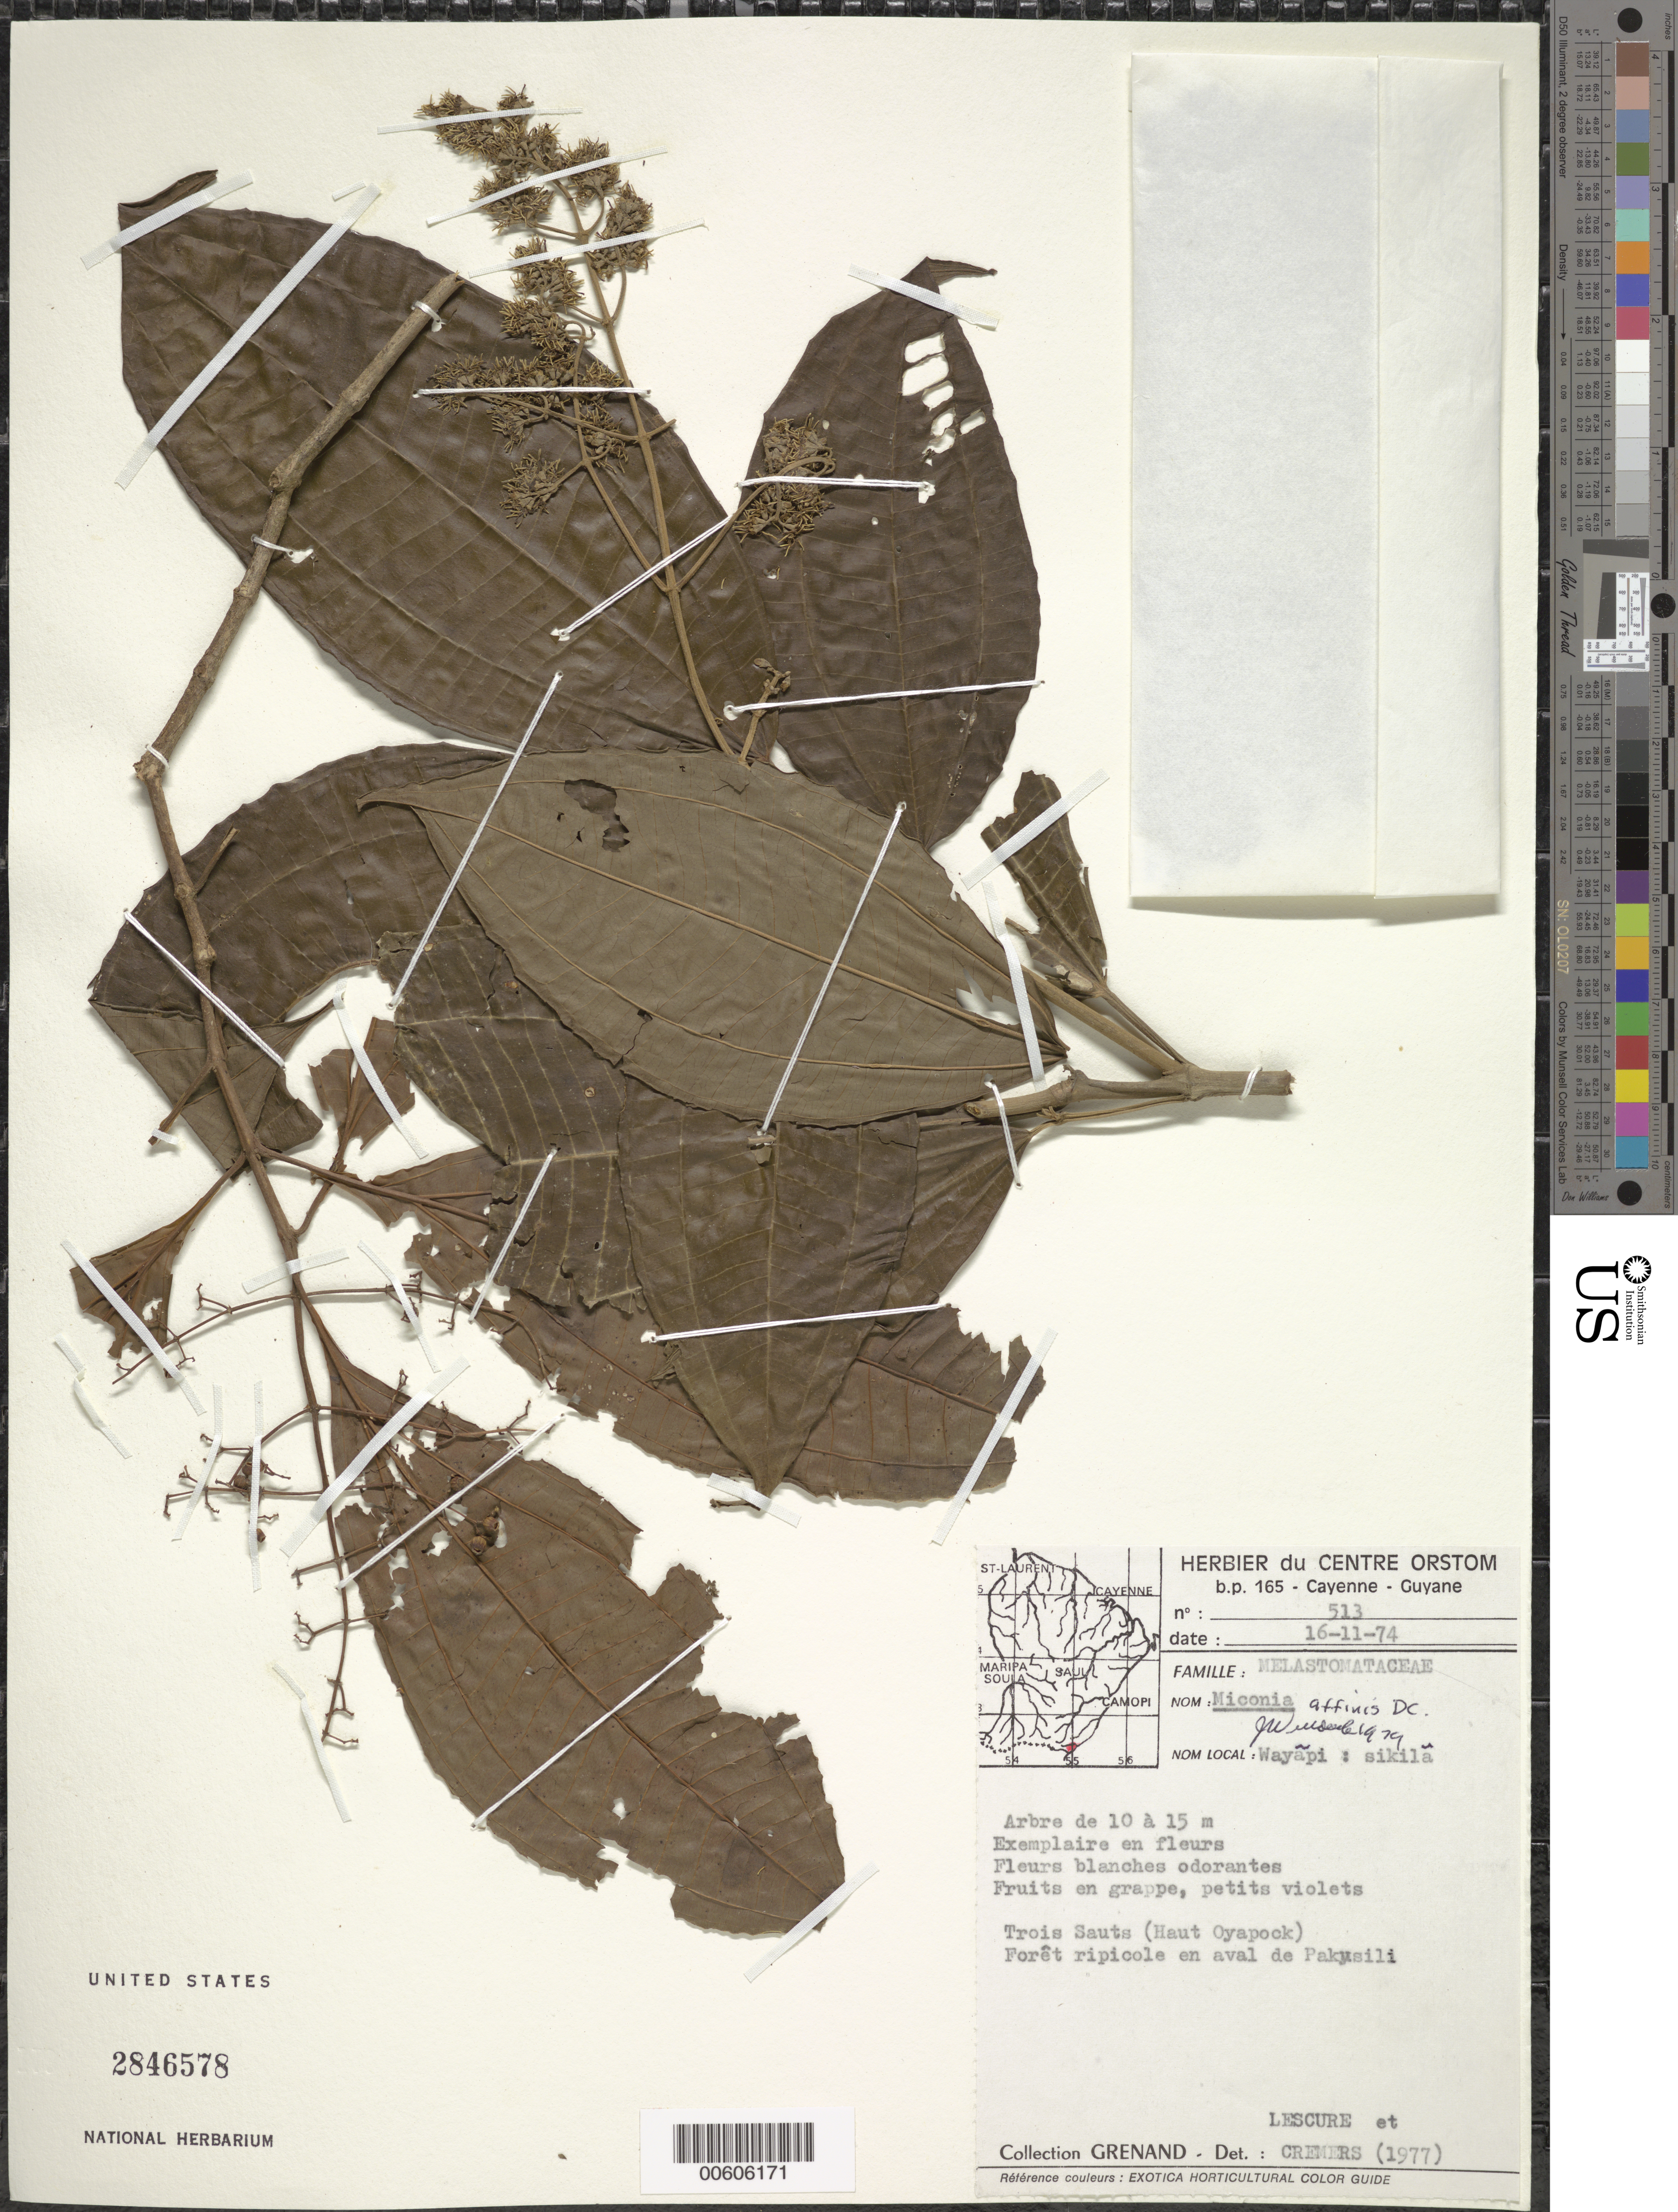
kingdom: Plantae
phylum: Tracheophyta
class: Magnoliopsida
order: Myrtales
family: Melastomataceae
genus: Miconia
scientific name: Miconia affinis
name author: DC.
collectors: P. Grenand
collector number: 513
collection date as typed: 16-Nov-74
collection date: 1974-11-16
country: French Guiana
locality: Trois Sauts (Haut Oyapock), en aval de Pakusili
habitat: Foret ripicole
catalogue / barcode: US 2992502